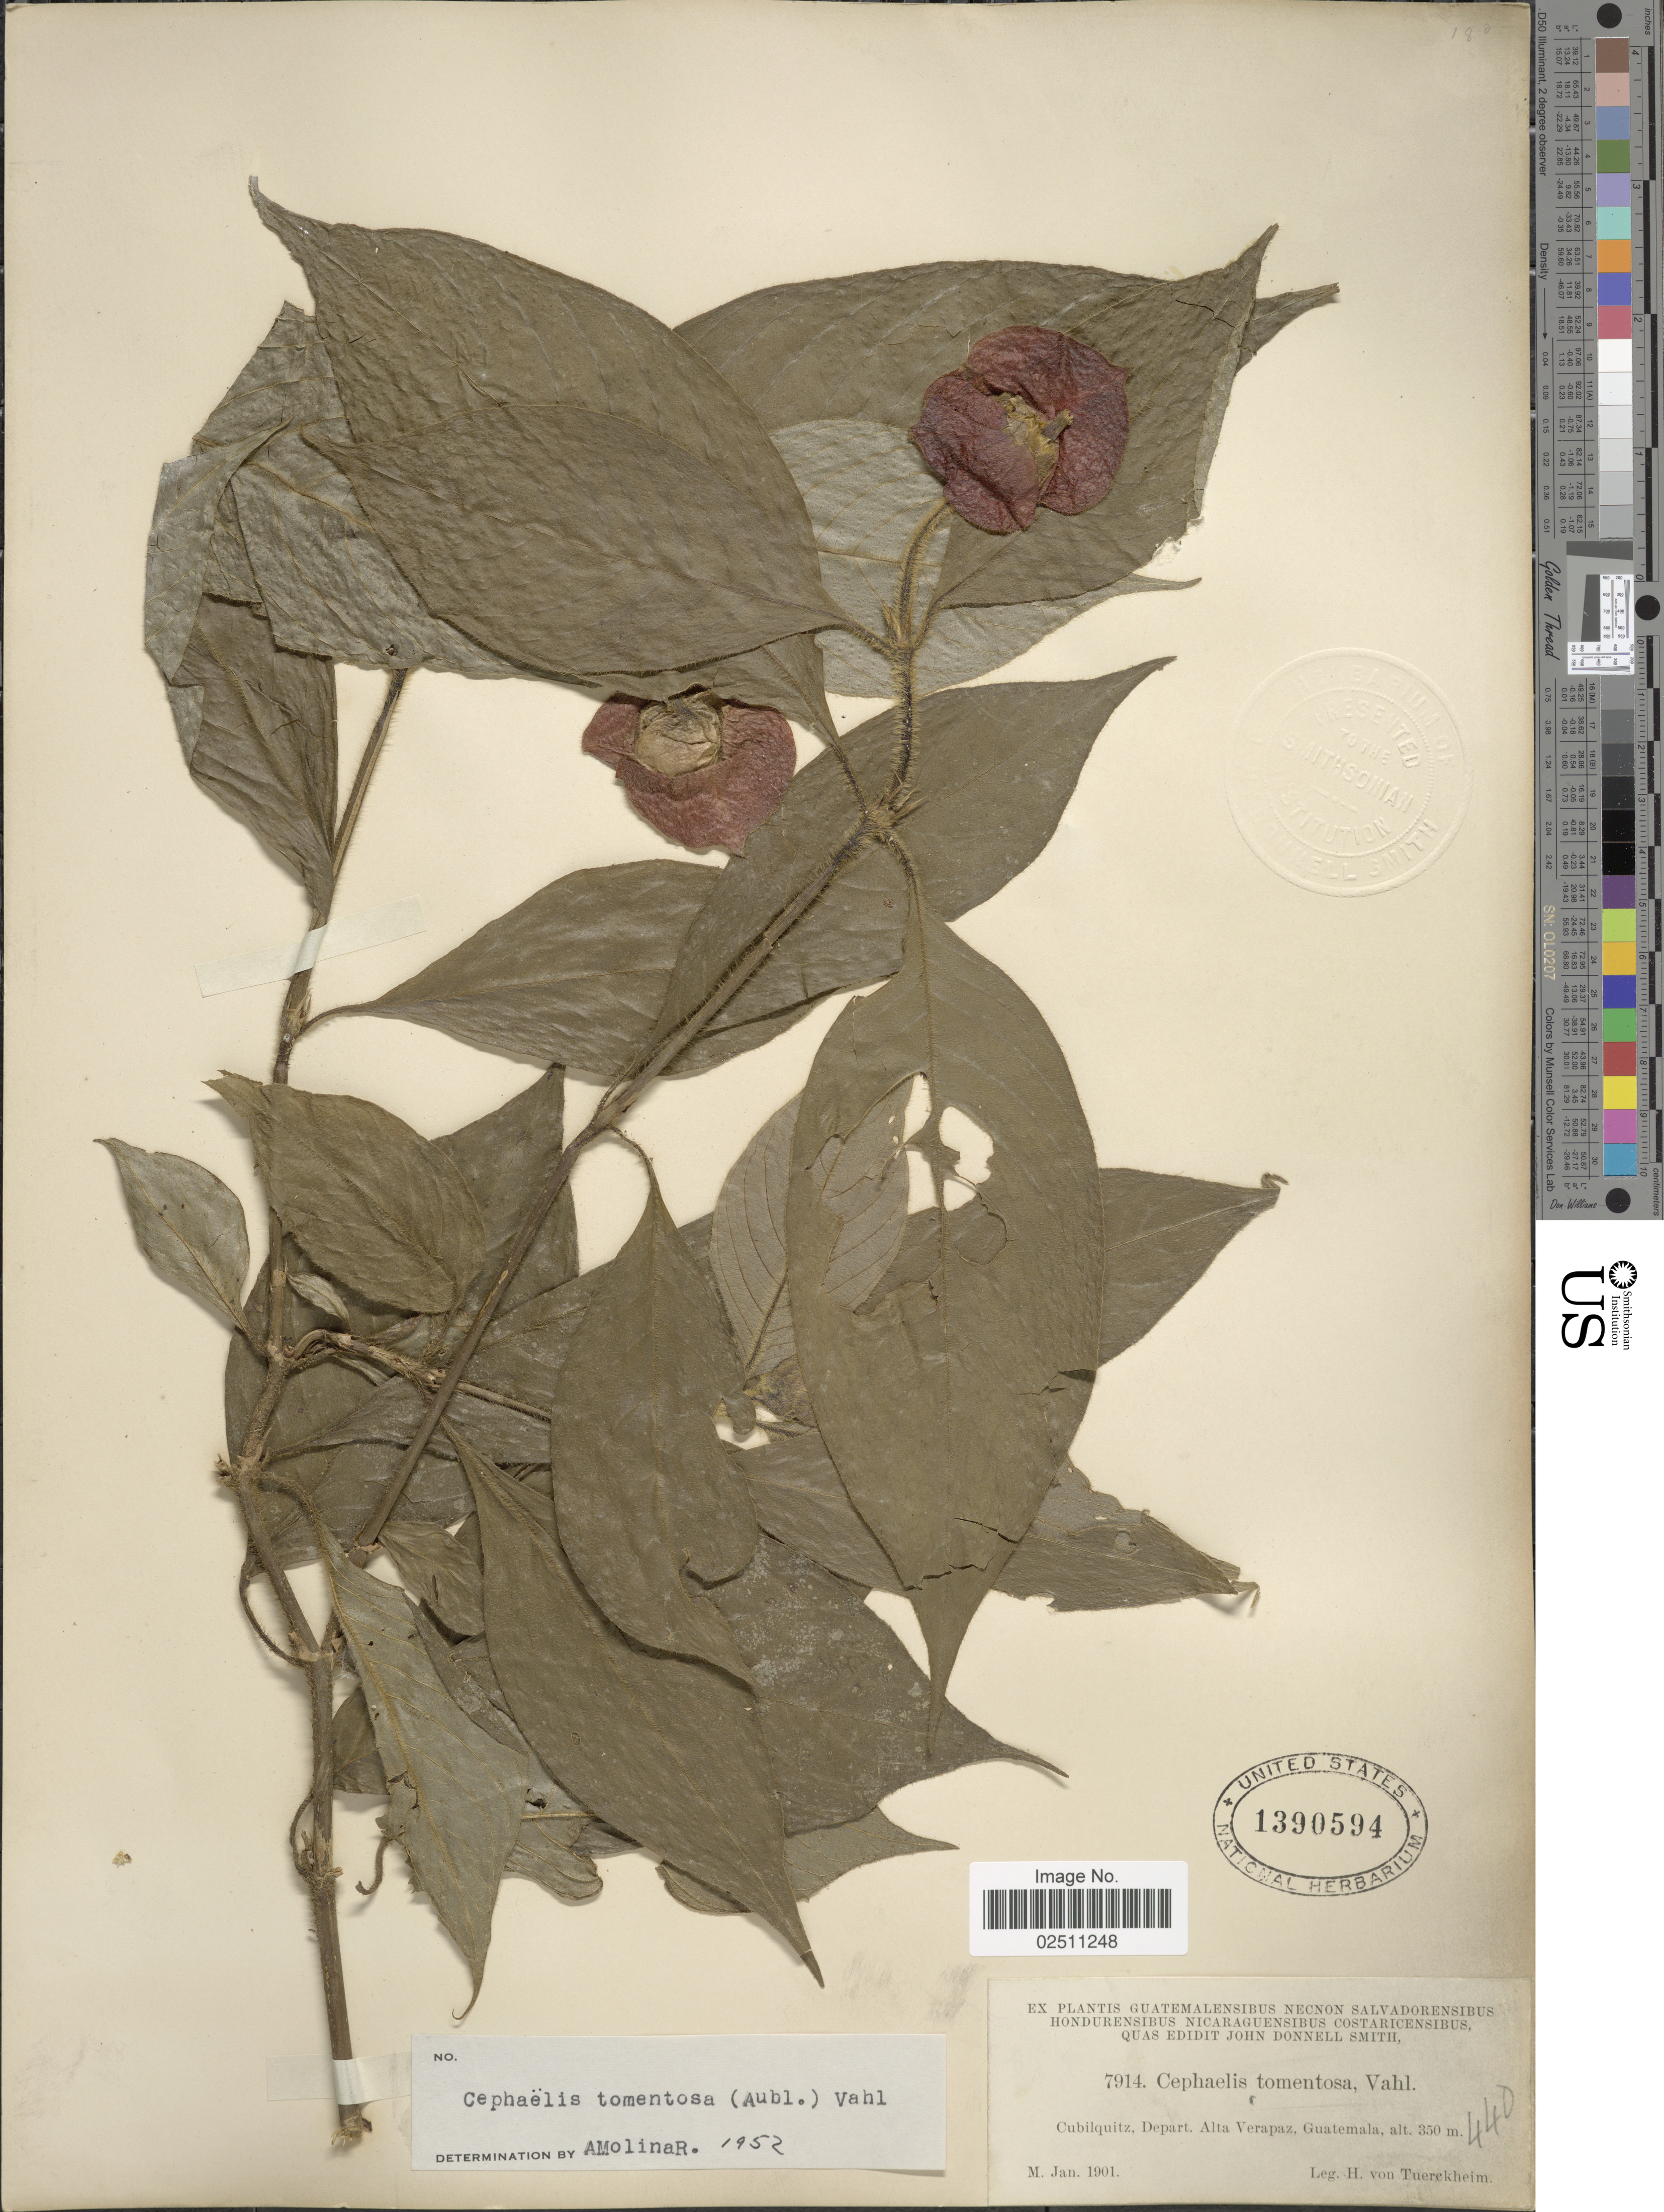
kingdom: Plantae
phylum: Tracheophyta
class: Magnoliopsida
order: Gentianales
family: Rubiaceae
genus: Psychotria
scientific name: Psychotria poeppigiana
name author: Müll. Arg.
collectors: H. von Türckheim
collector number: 7914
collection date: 1901-01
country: Guatemala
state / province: Alta Verapaz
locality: Cubilquitz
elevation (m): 350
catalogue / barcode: US 1390594